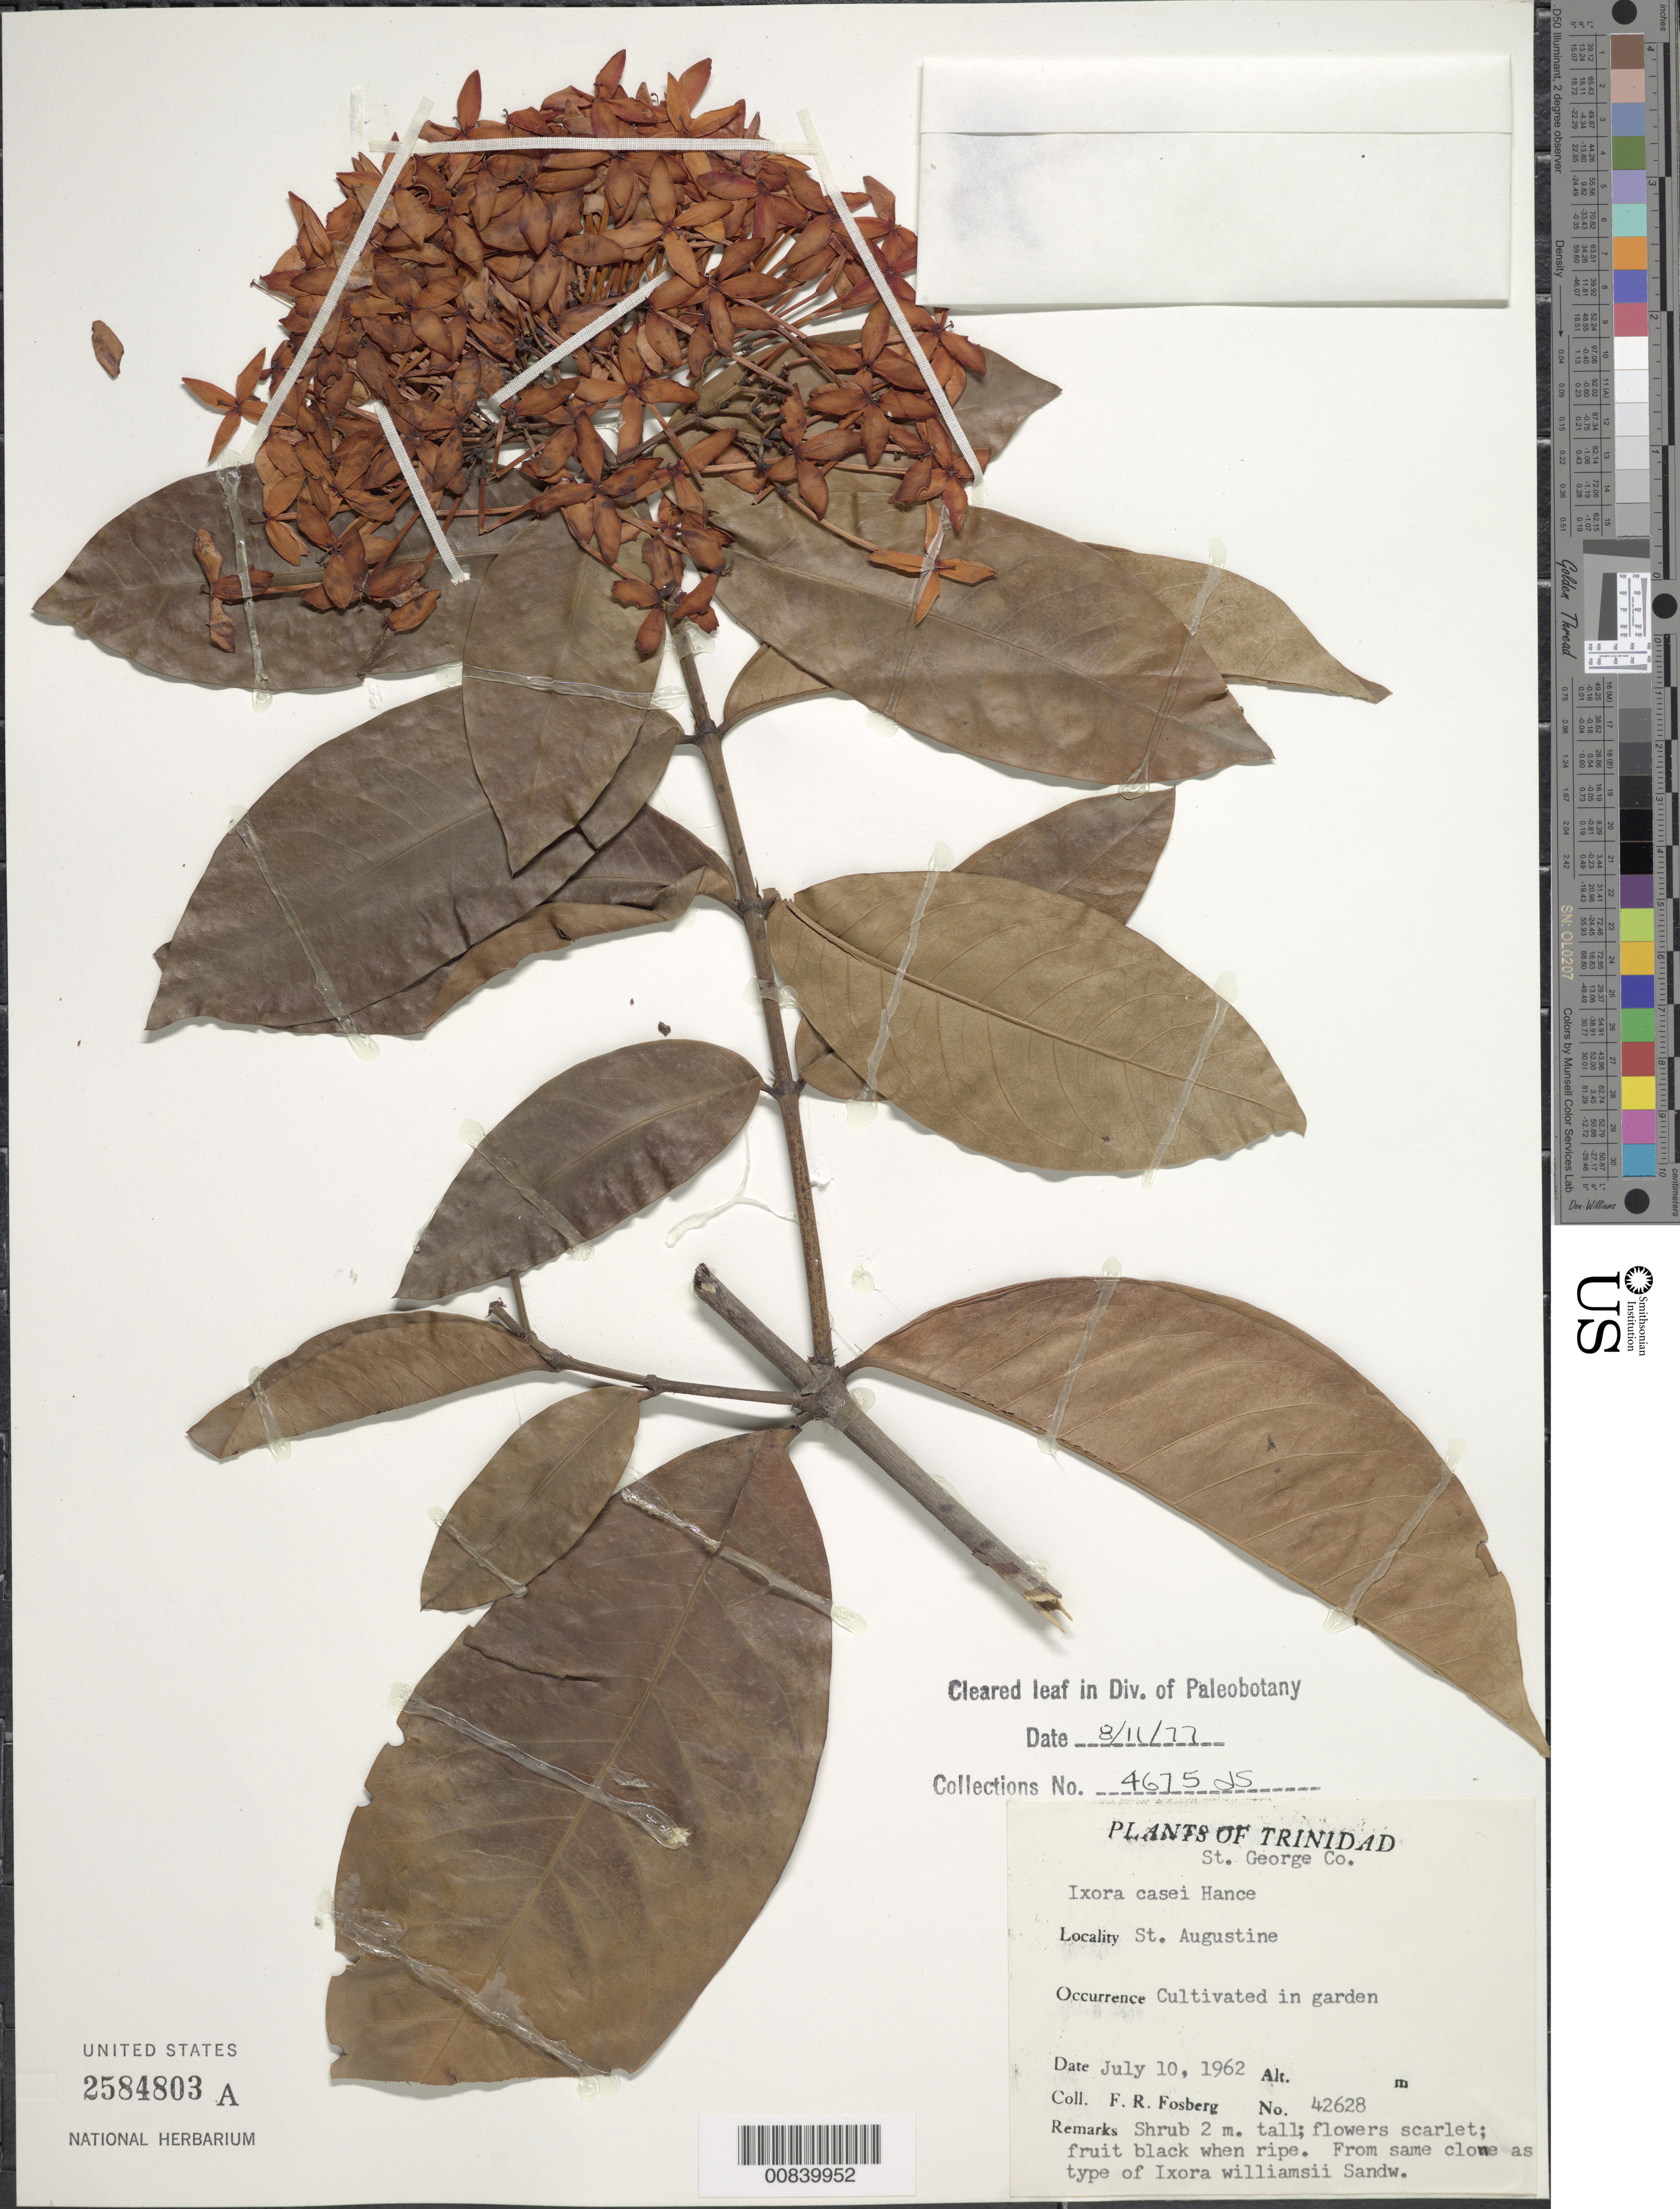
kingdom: Plantae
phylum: Tracheophyta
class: Magnoliopsida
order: Gentianales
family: Rubiaceae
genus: Ixora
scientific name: Ixora casei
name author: Hance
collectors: F. R. Fosberg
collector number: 42628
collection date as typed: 10 Jul 1962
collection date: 1962-07-10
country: Trinidad and Tobago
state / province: St. George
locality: St. Augustine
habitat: In garden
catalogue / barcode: US 2584803